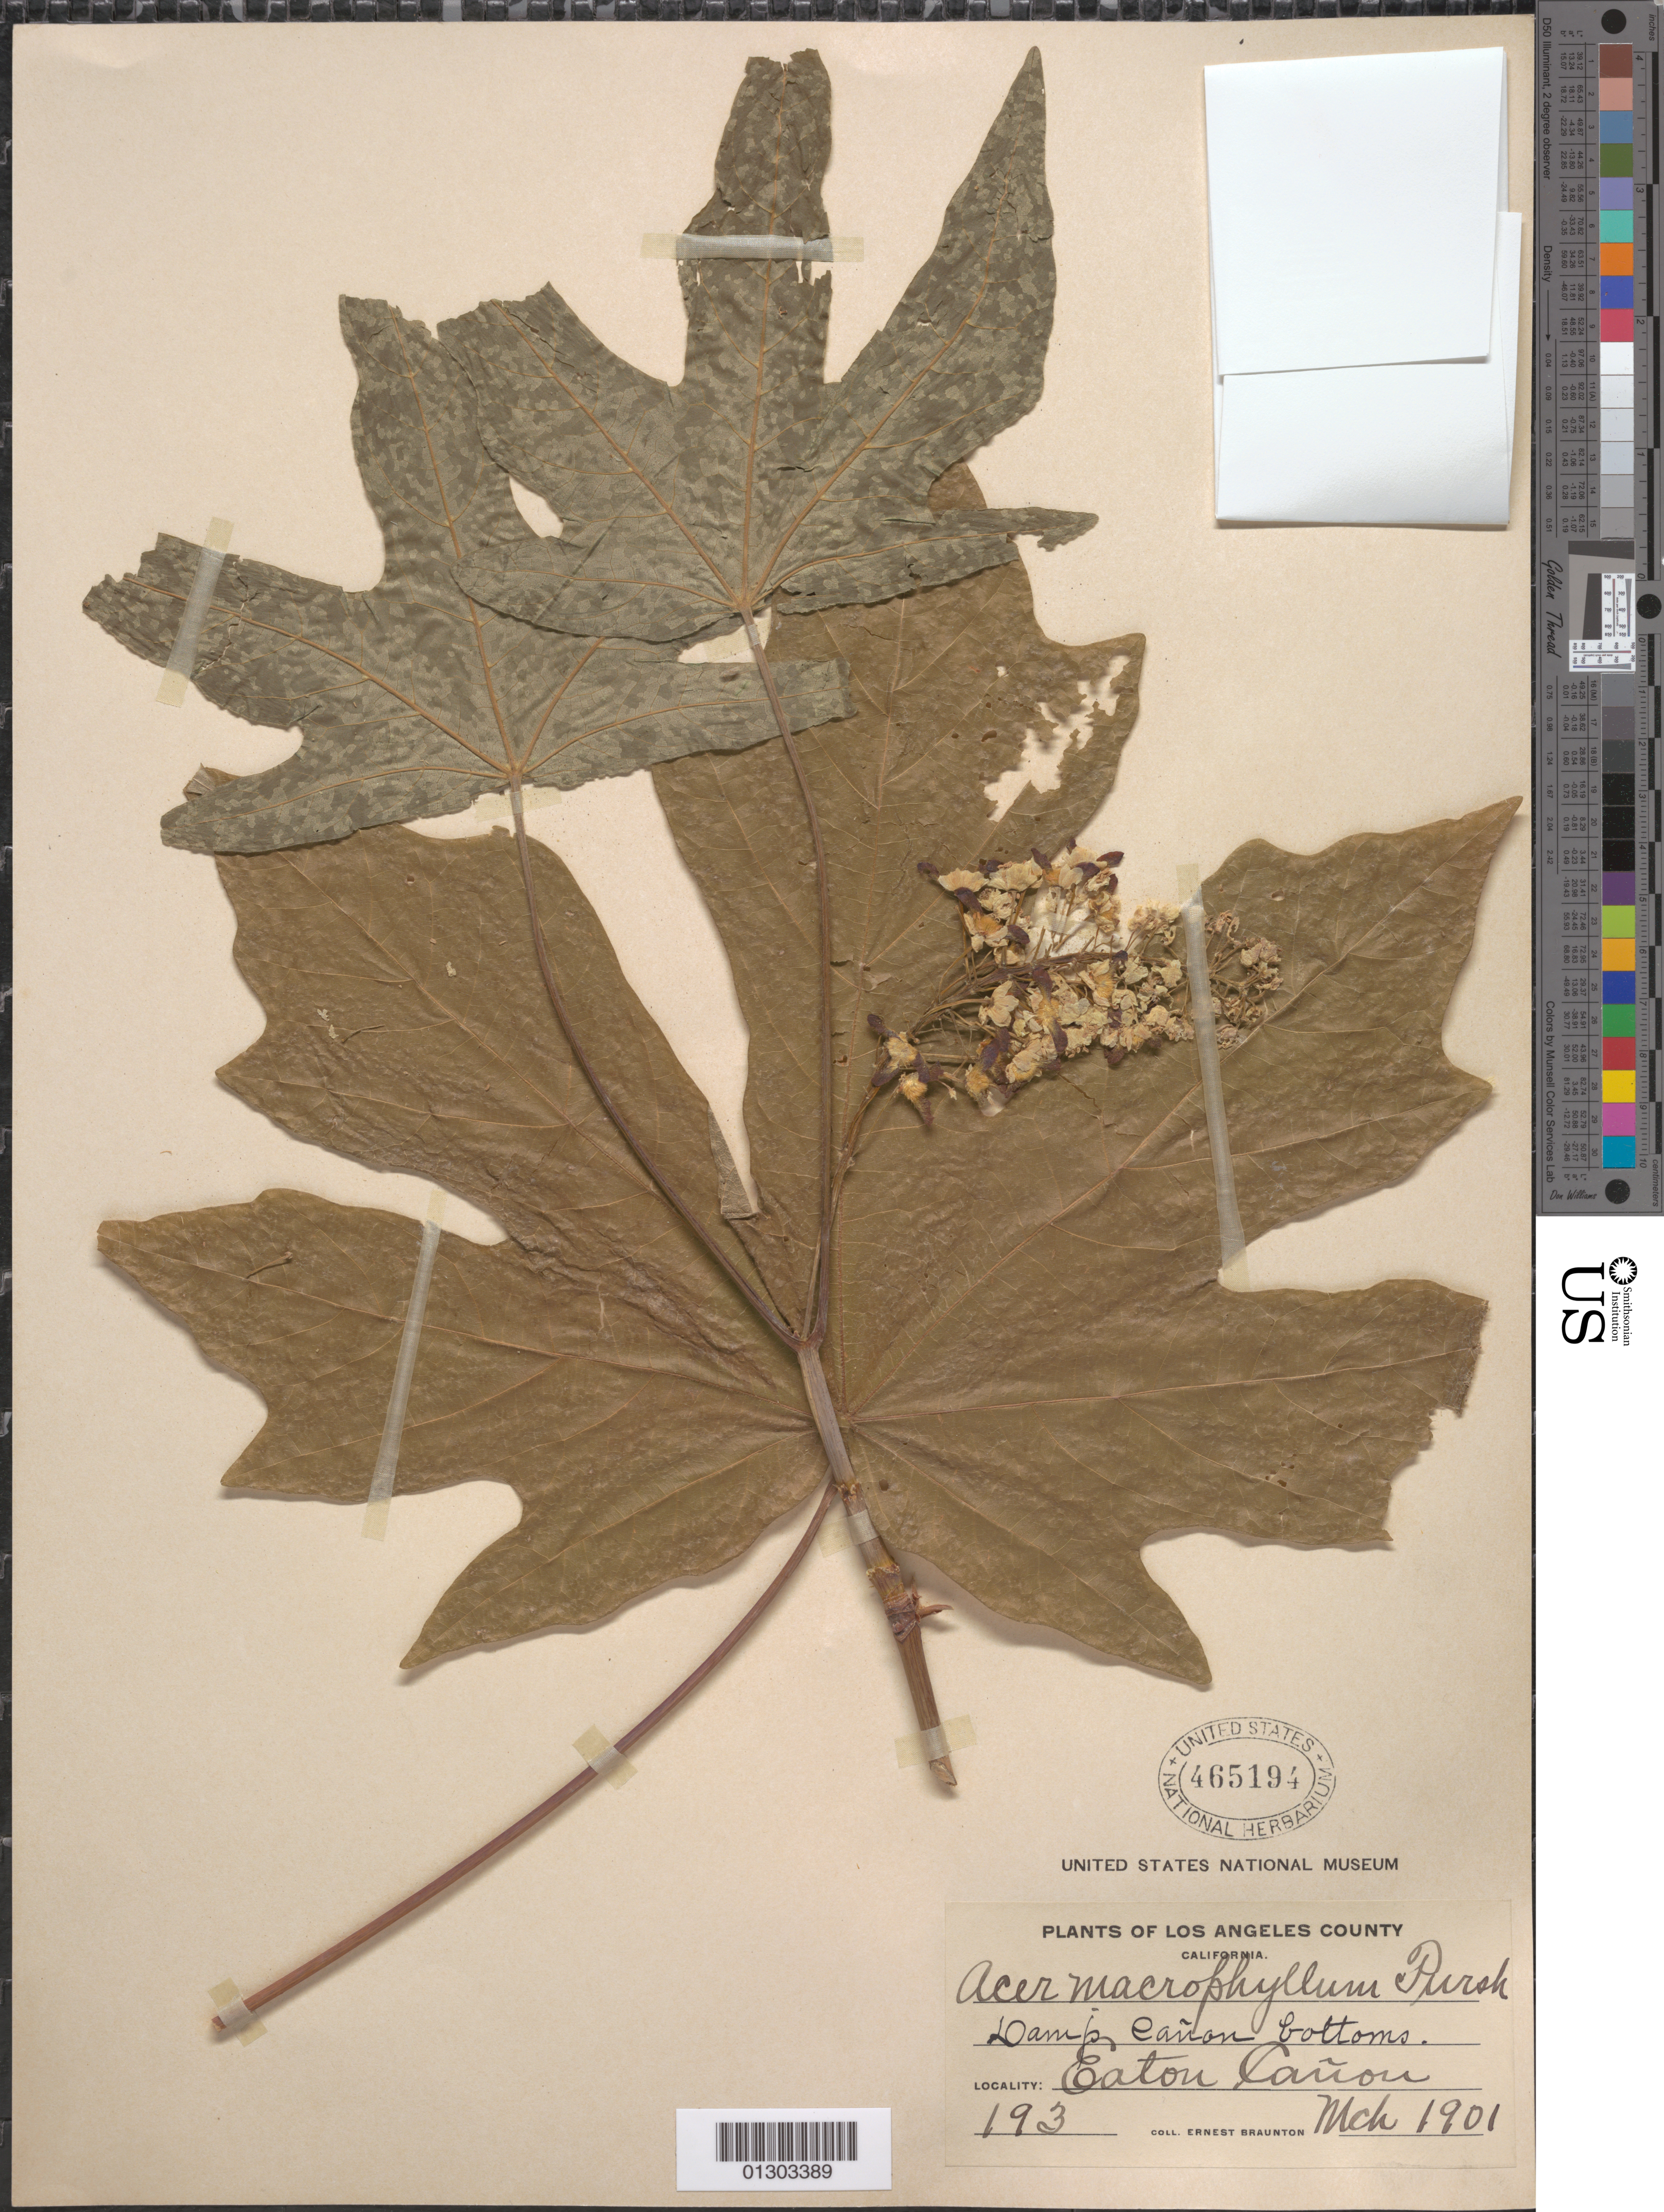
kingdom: Plantae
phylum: Tracheophyta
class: Magnoliopsida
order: Sapindales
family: Sapindaceae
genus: Acer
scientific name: Acer macrophyllum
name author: Pursh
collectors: E. Braunton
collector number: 193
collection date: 1901-03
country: United States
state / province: California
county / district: Los Angeles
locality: Los Angeles County, Eaton Cañon.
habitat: Damp cañon bottoms.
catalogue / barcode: US 465194